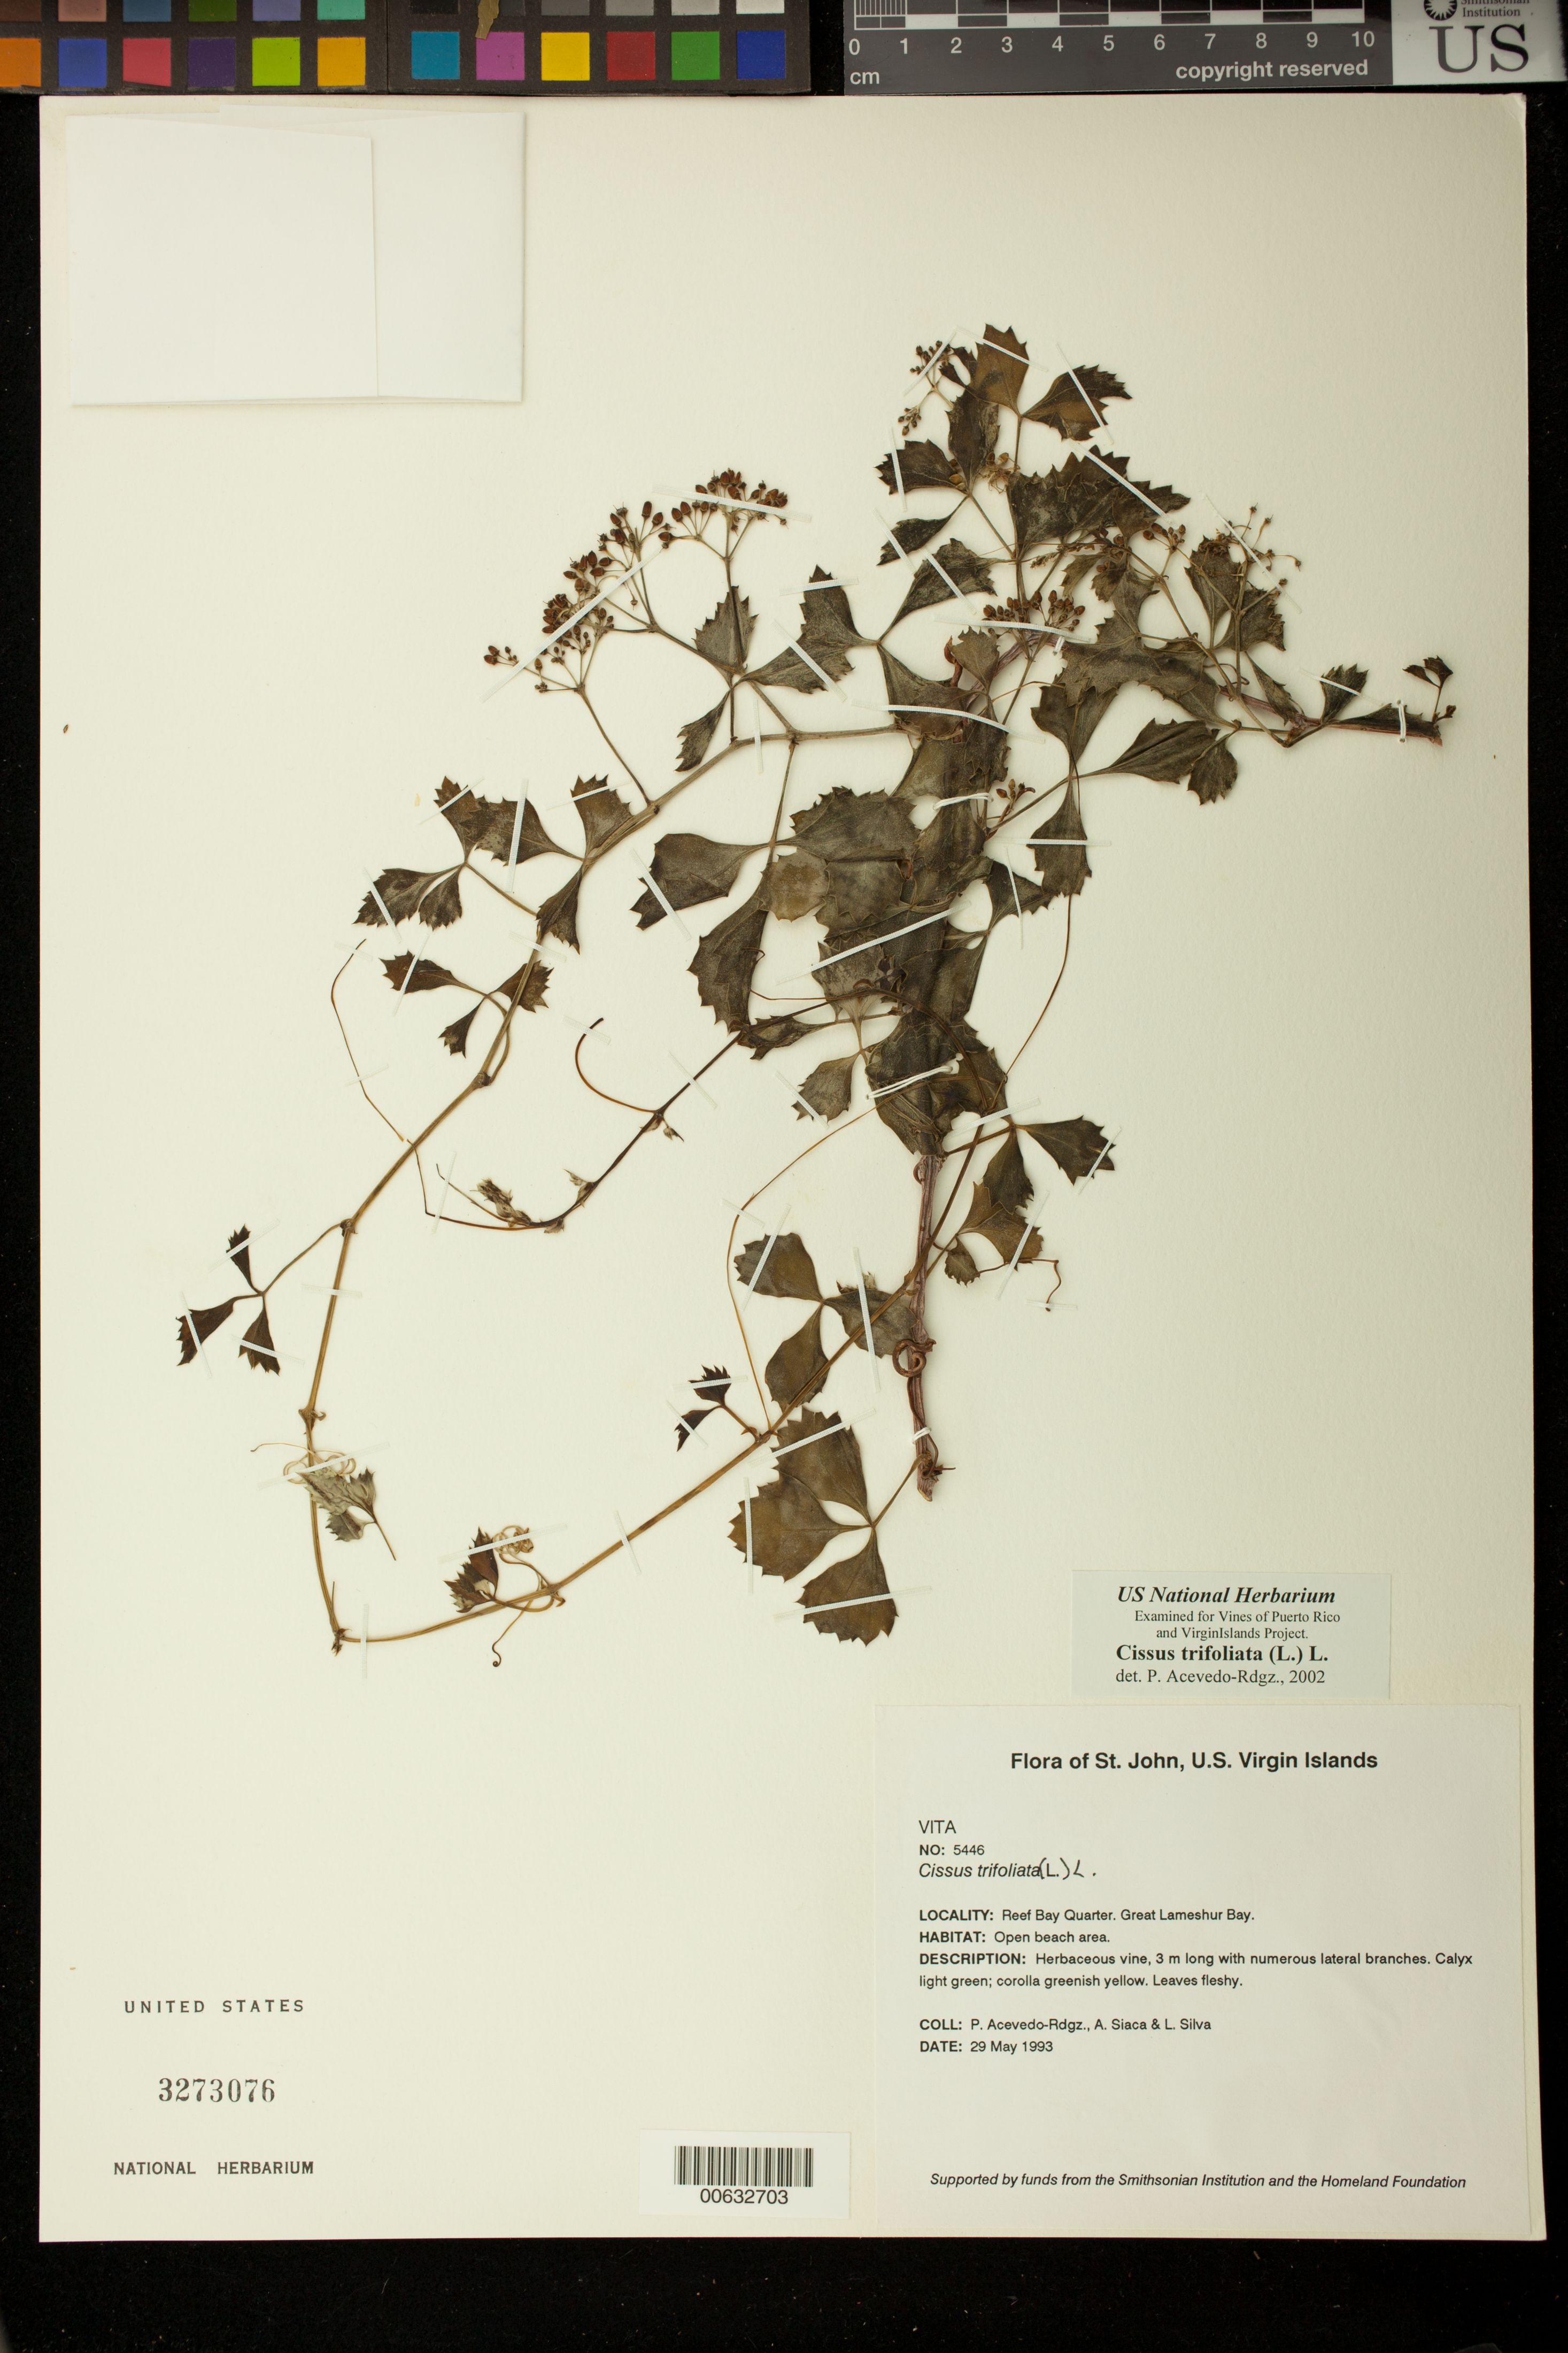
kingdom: Plantae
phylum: Tracheophyta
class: Magnoliopsida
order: Vitales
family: Vitaceae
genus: Cissus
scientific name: Cissus trifoliata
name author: (L.) L.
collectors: P. Acevedo-Rodr., A. Siaca & L. Silva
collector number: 5446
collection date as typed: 29 May 1993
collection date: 1993-05-29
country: U.S. Virgin Islands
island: St. John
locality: Reef Bay Quarter. Great Lameshur Bay.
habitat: Open beach area.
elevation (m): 0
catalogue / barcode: US 3273076